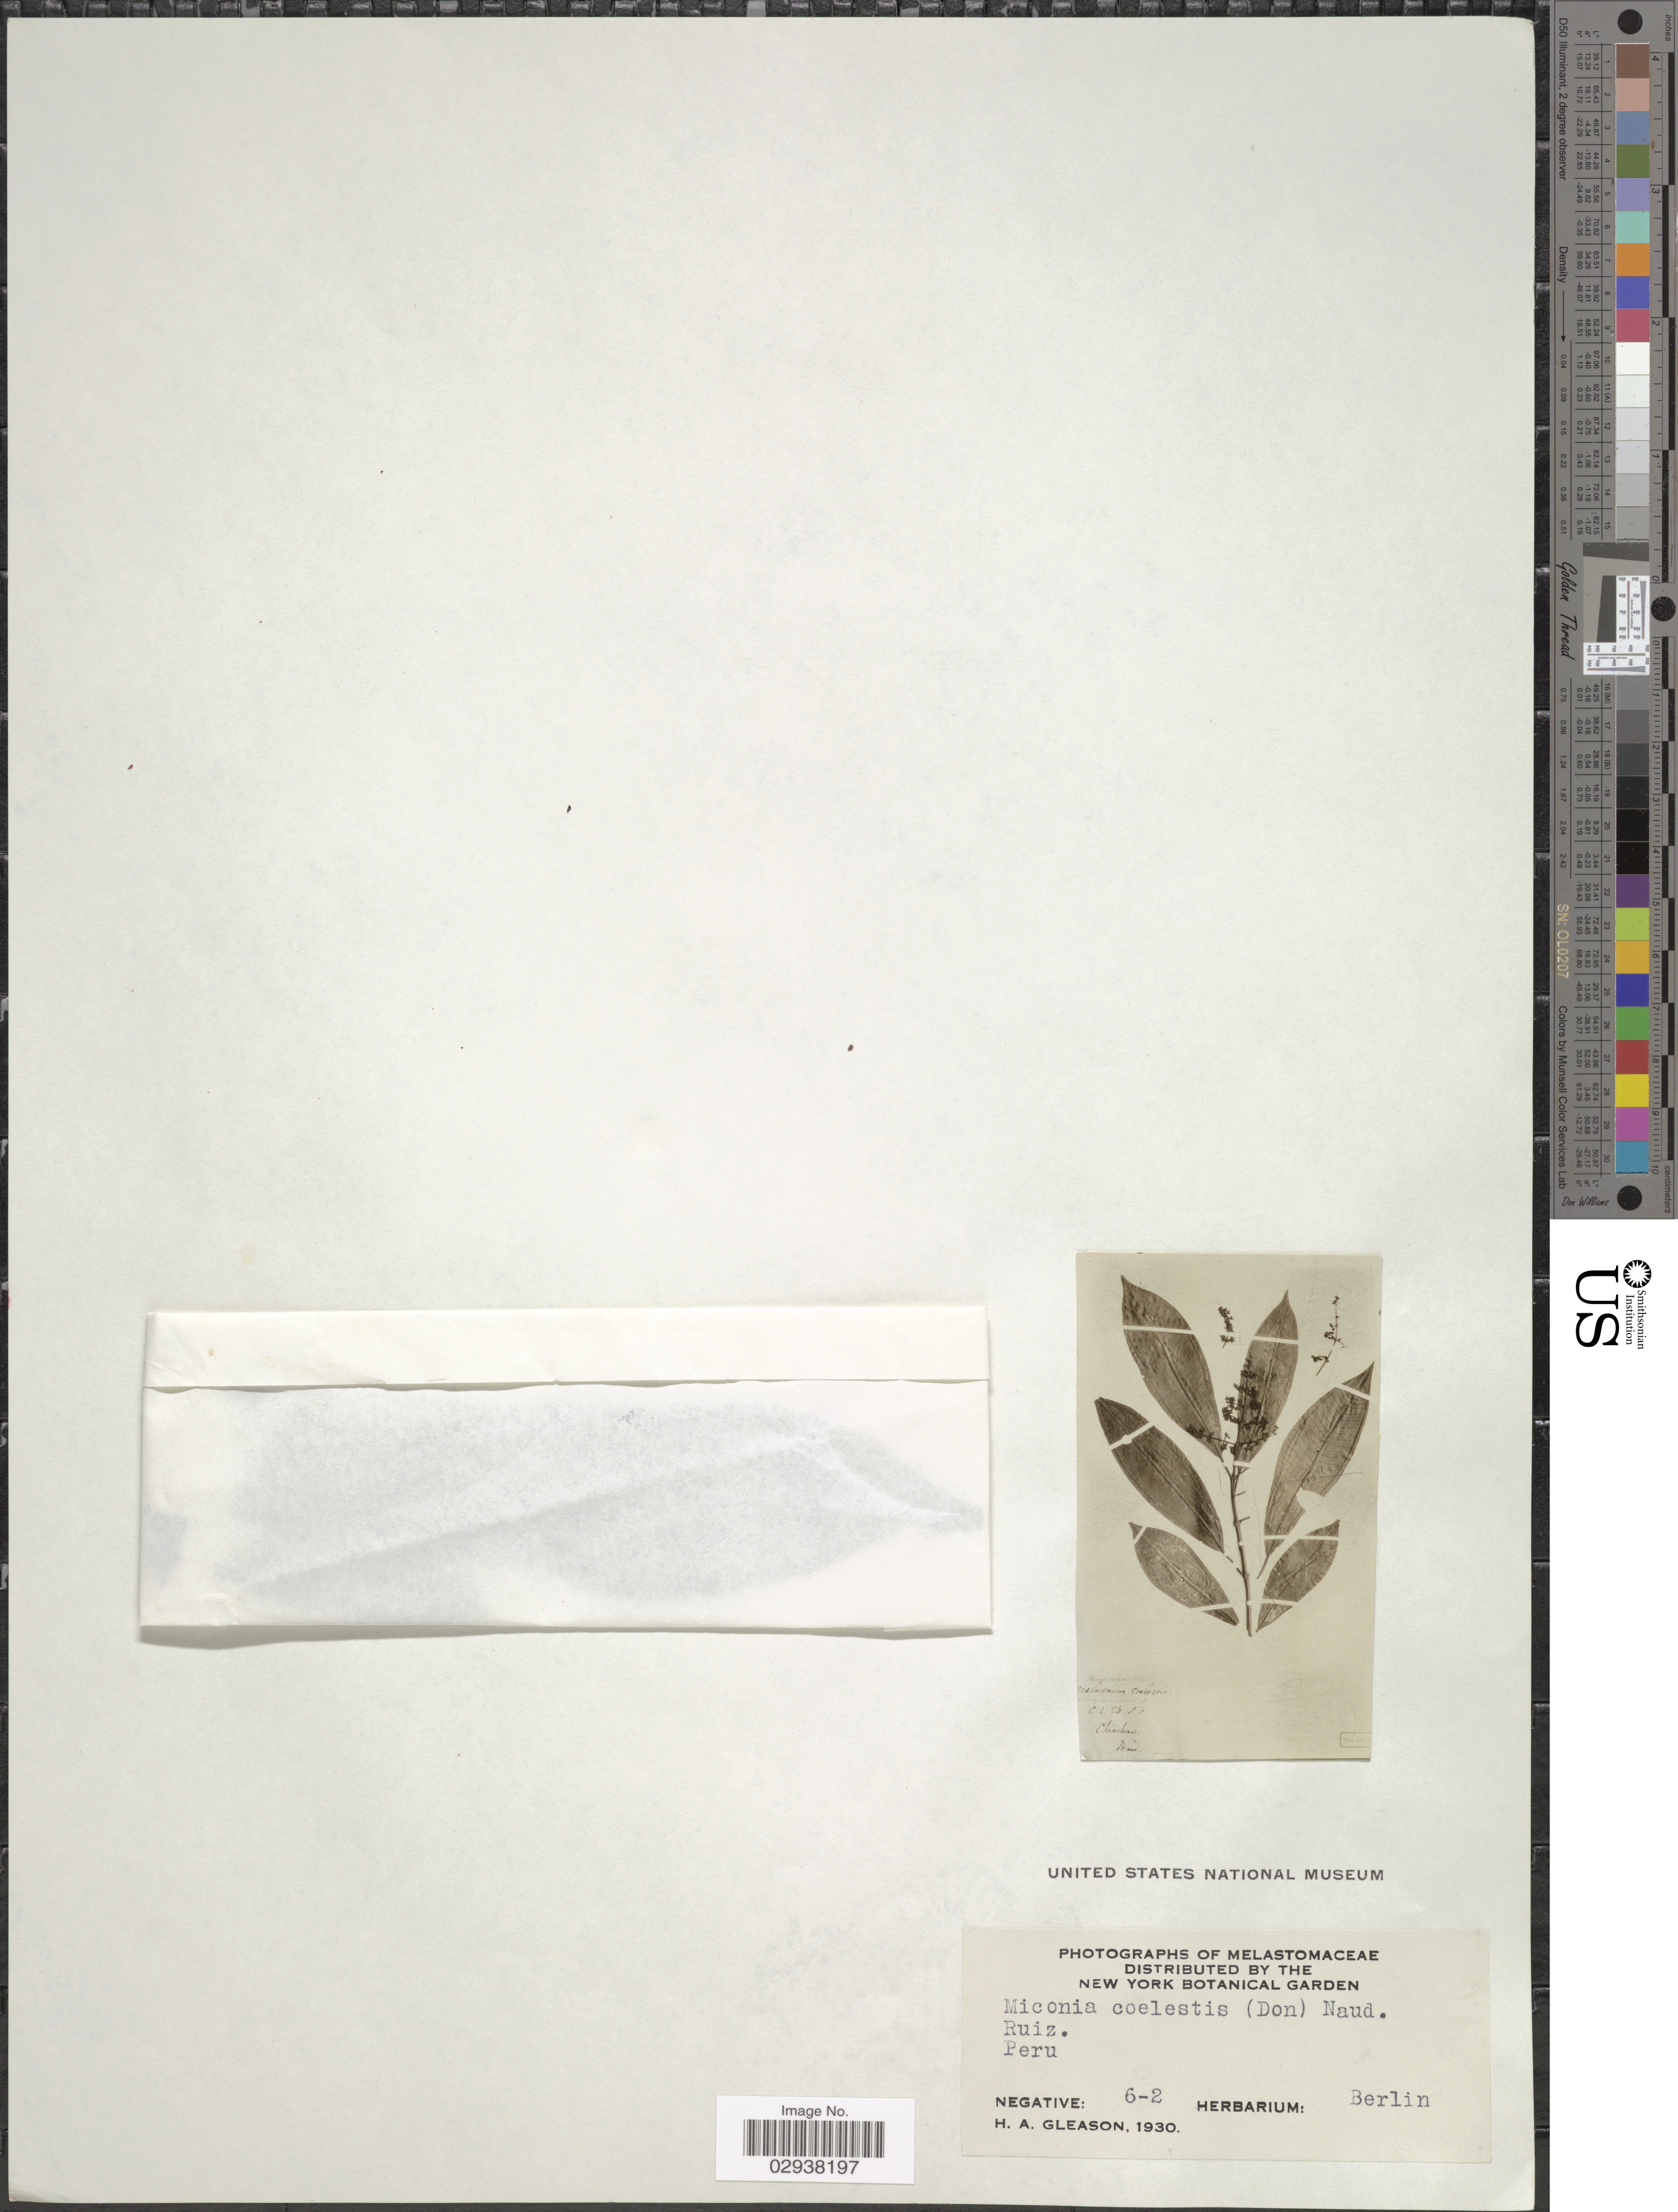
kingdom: Plantae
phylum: Tracheophyta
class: Magnoliopsida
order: Myrtales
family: Melastomataceae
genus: Miconia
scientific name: Miconia coelestis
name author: (Pav. ex D. Don) Naudin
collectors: Ruiz, --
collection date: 1930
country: Peru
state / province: Huánuco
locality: Chinchao.